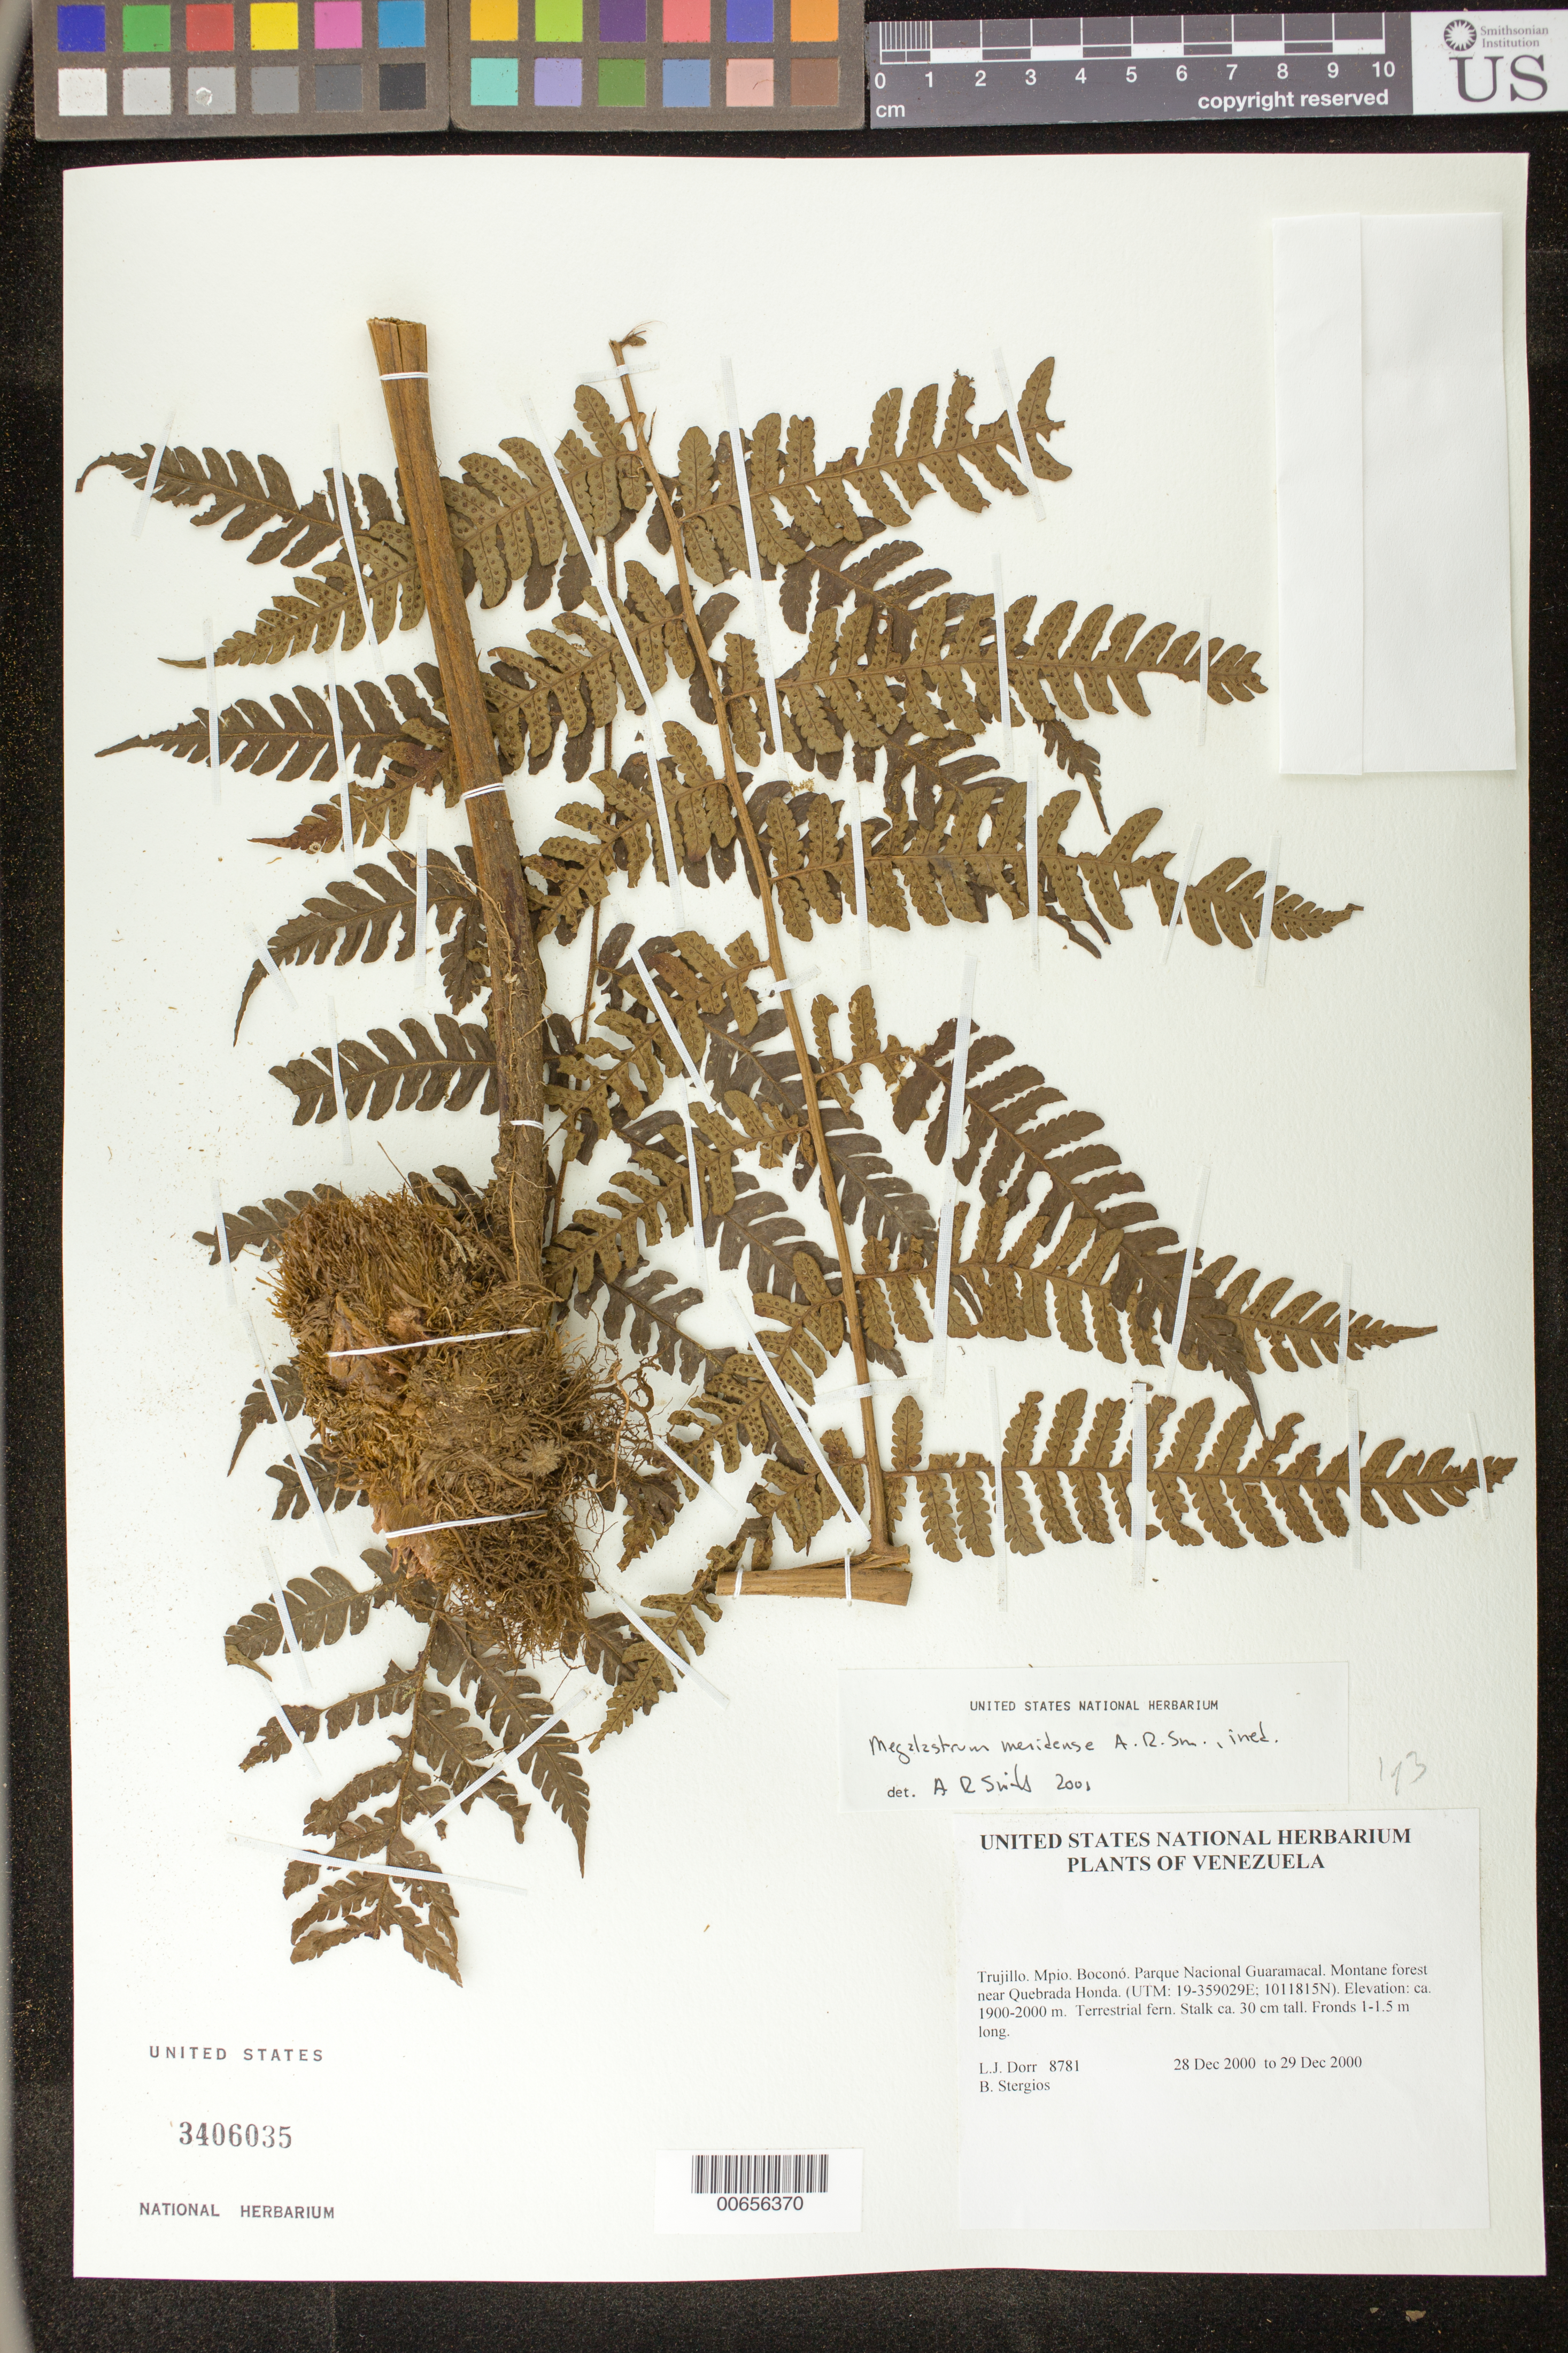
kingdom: Plantae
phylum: Tracheophyta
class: Polypodiopsida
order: Polypodiales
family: Dryopteridaceae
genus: Megalastrum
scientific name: Megalastrum meridense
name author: A.R. Sm.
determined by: Smith, Alan R., (UC)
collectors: L. J. Dorr & B. G. Stergios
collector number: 8781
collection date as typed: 28 Dec 2000 to 29 Dec 2000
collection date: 2000-12-28/2000-12-29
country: Venezuela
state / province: Trujillo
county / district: Boconó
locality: Parque Nacional Guaramacal near Quebrada Honda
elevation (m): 1900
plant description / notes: PORT, UC, US, VEN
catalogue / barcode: US 3406035